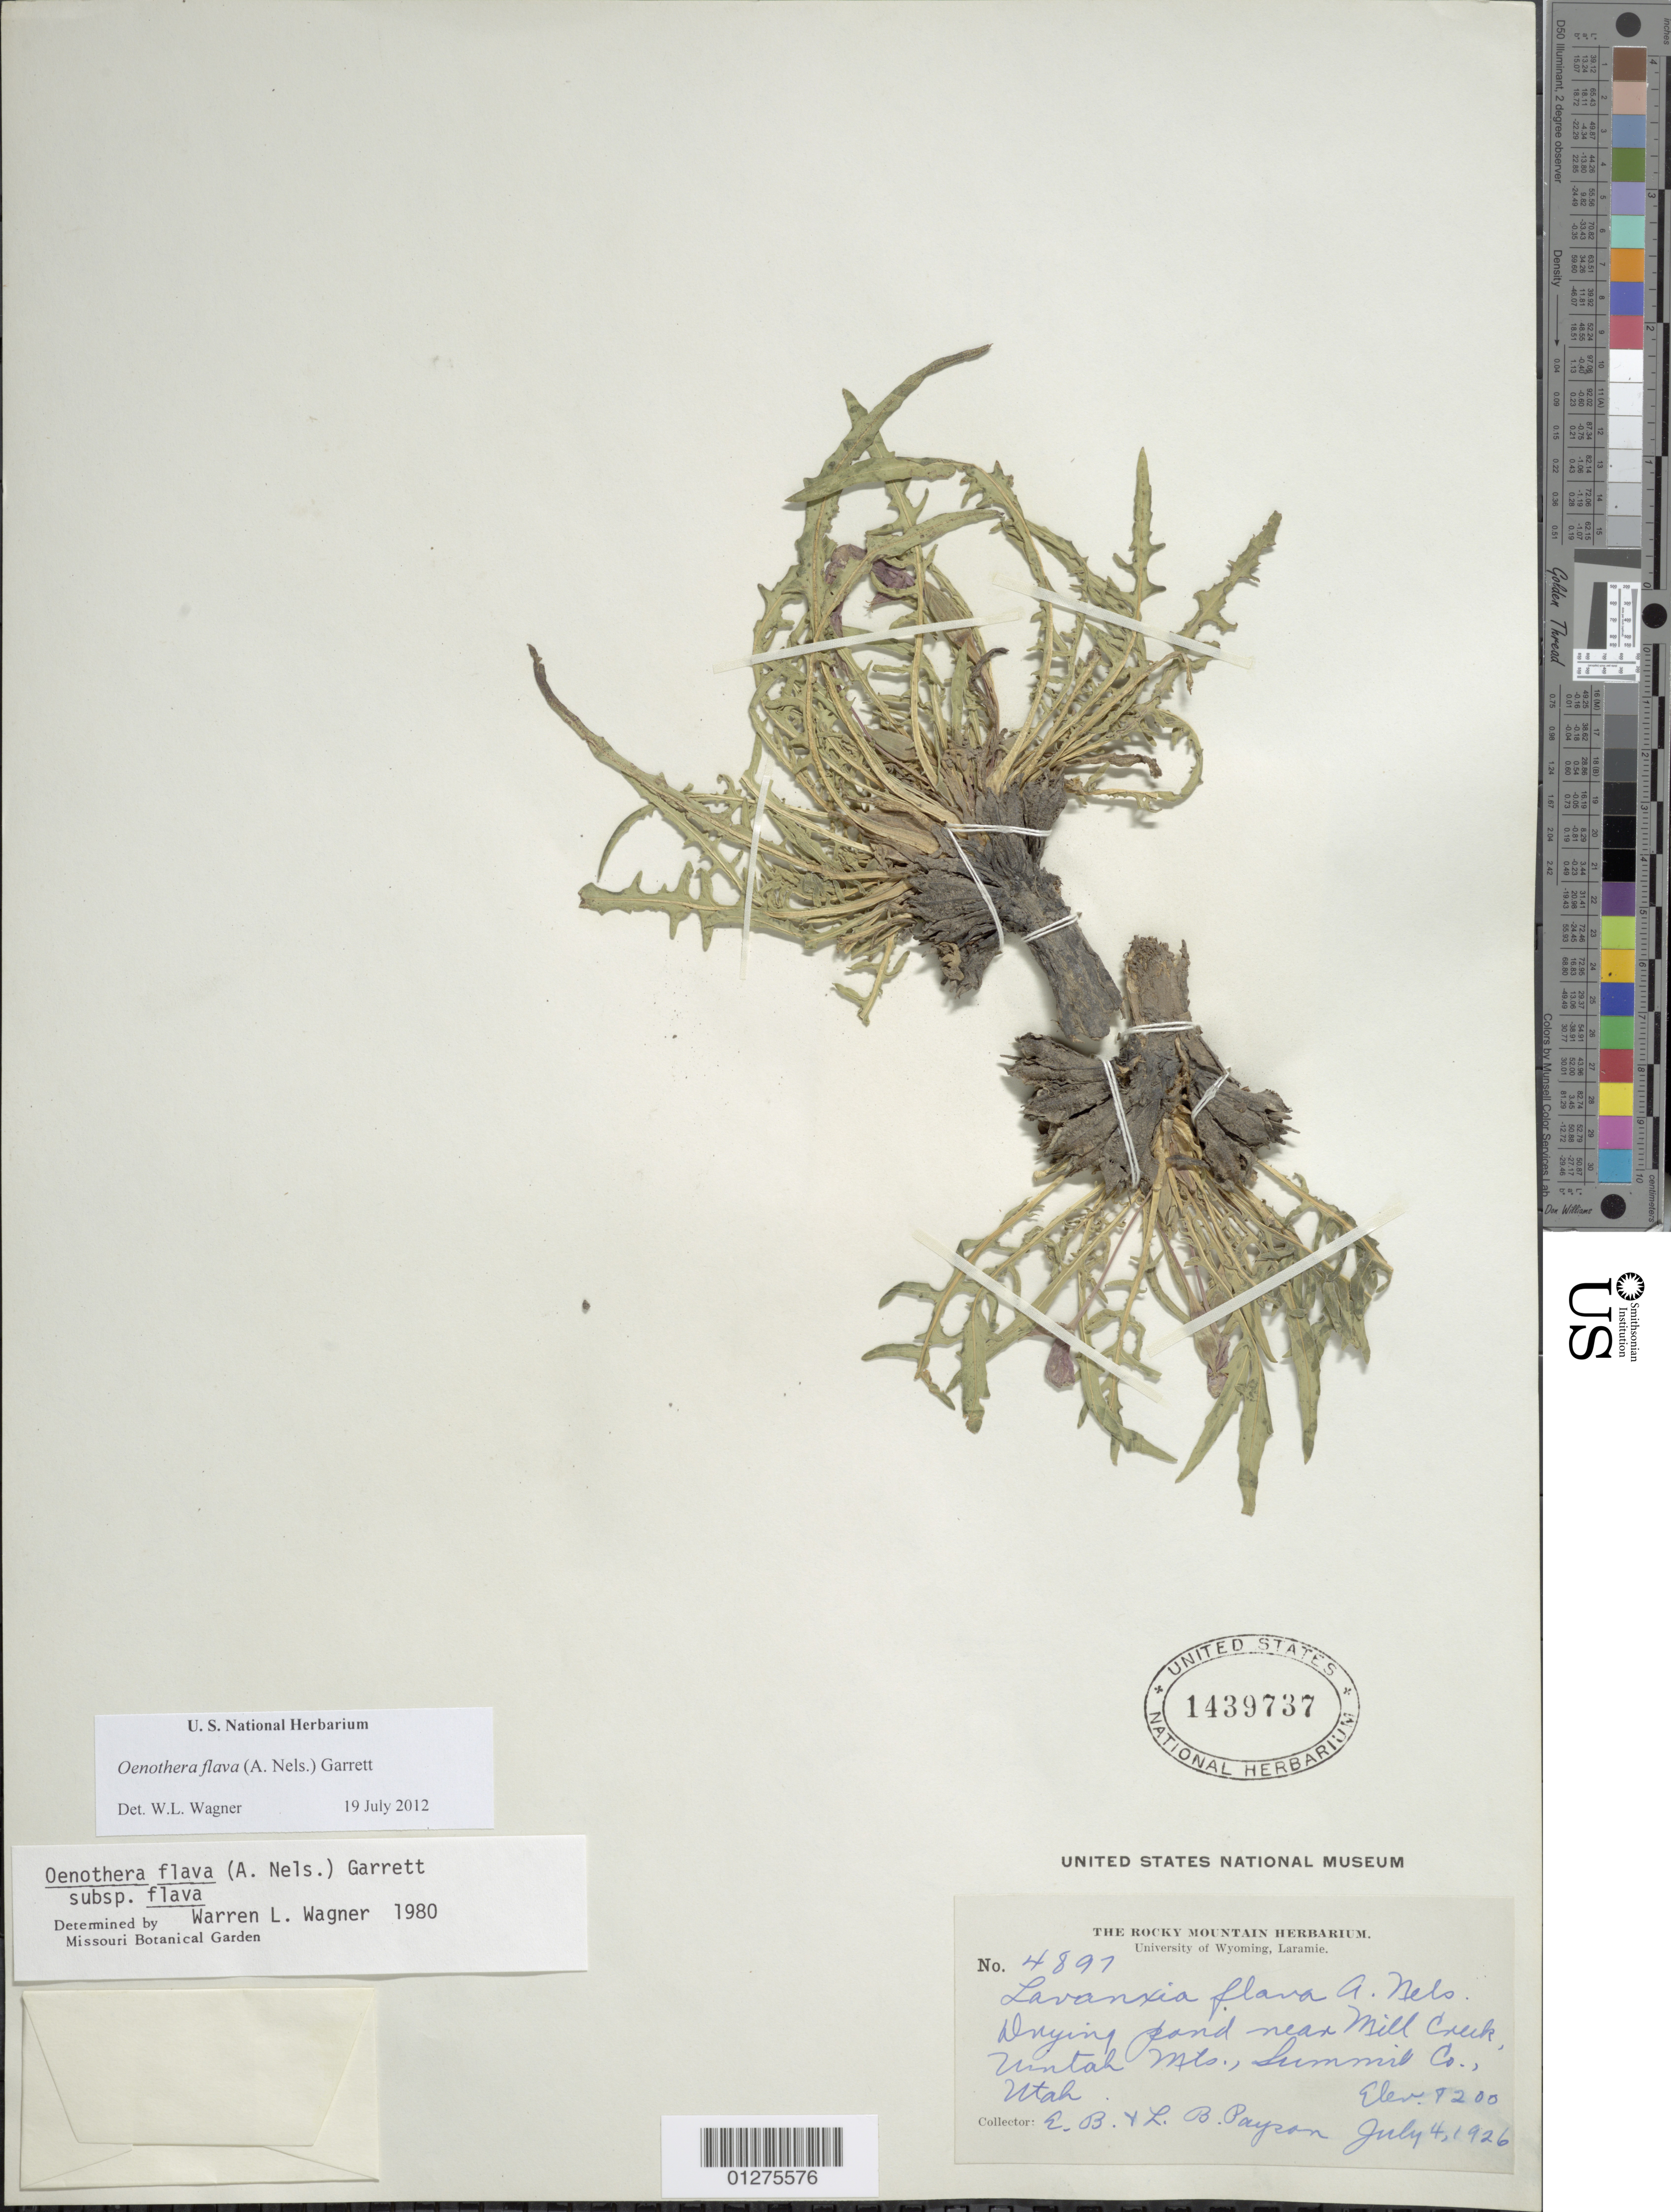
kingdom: Plantae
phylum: Tracheophyta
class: Magnoliopsida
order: Myrtales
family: Onagraceae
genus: Oenothera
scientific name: Oenothera flava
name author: (A. Nelson) Garrett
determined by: Wagner, W. L., (BOT), Smithsonian Institution - National Museum of Natural History (UNITED STATES)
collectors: E. B. Payson & L. Payson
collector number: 4897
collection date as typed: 04 Jul 1926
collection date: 1926-07-04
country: United States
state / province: Utah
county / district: Summit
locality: Near mill creek, uintah mts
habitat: Drying pond.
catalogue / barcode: US 1439737